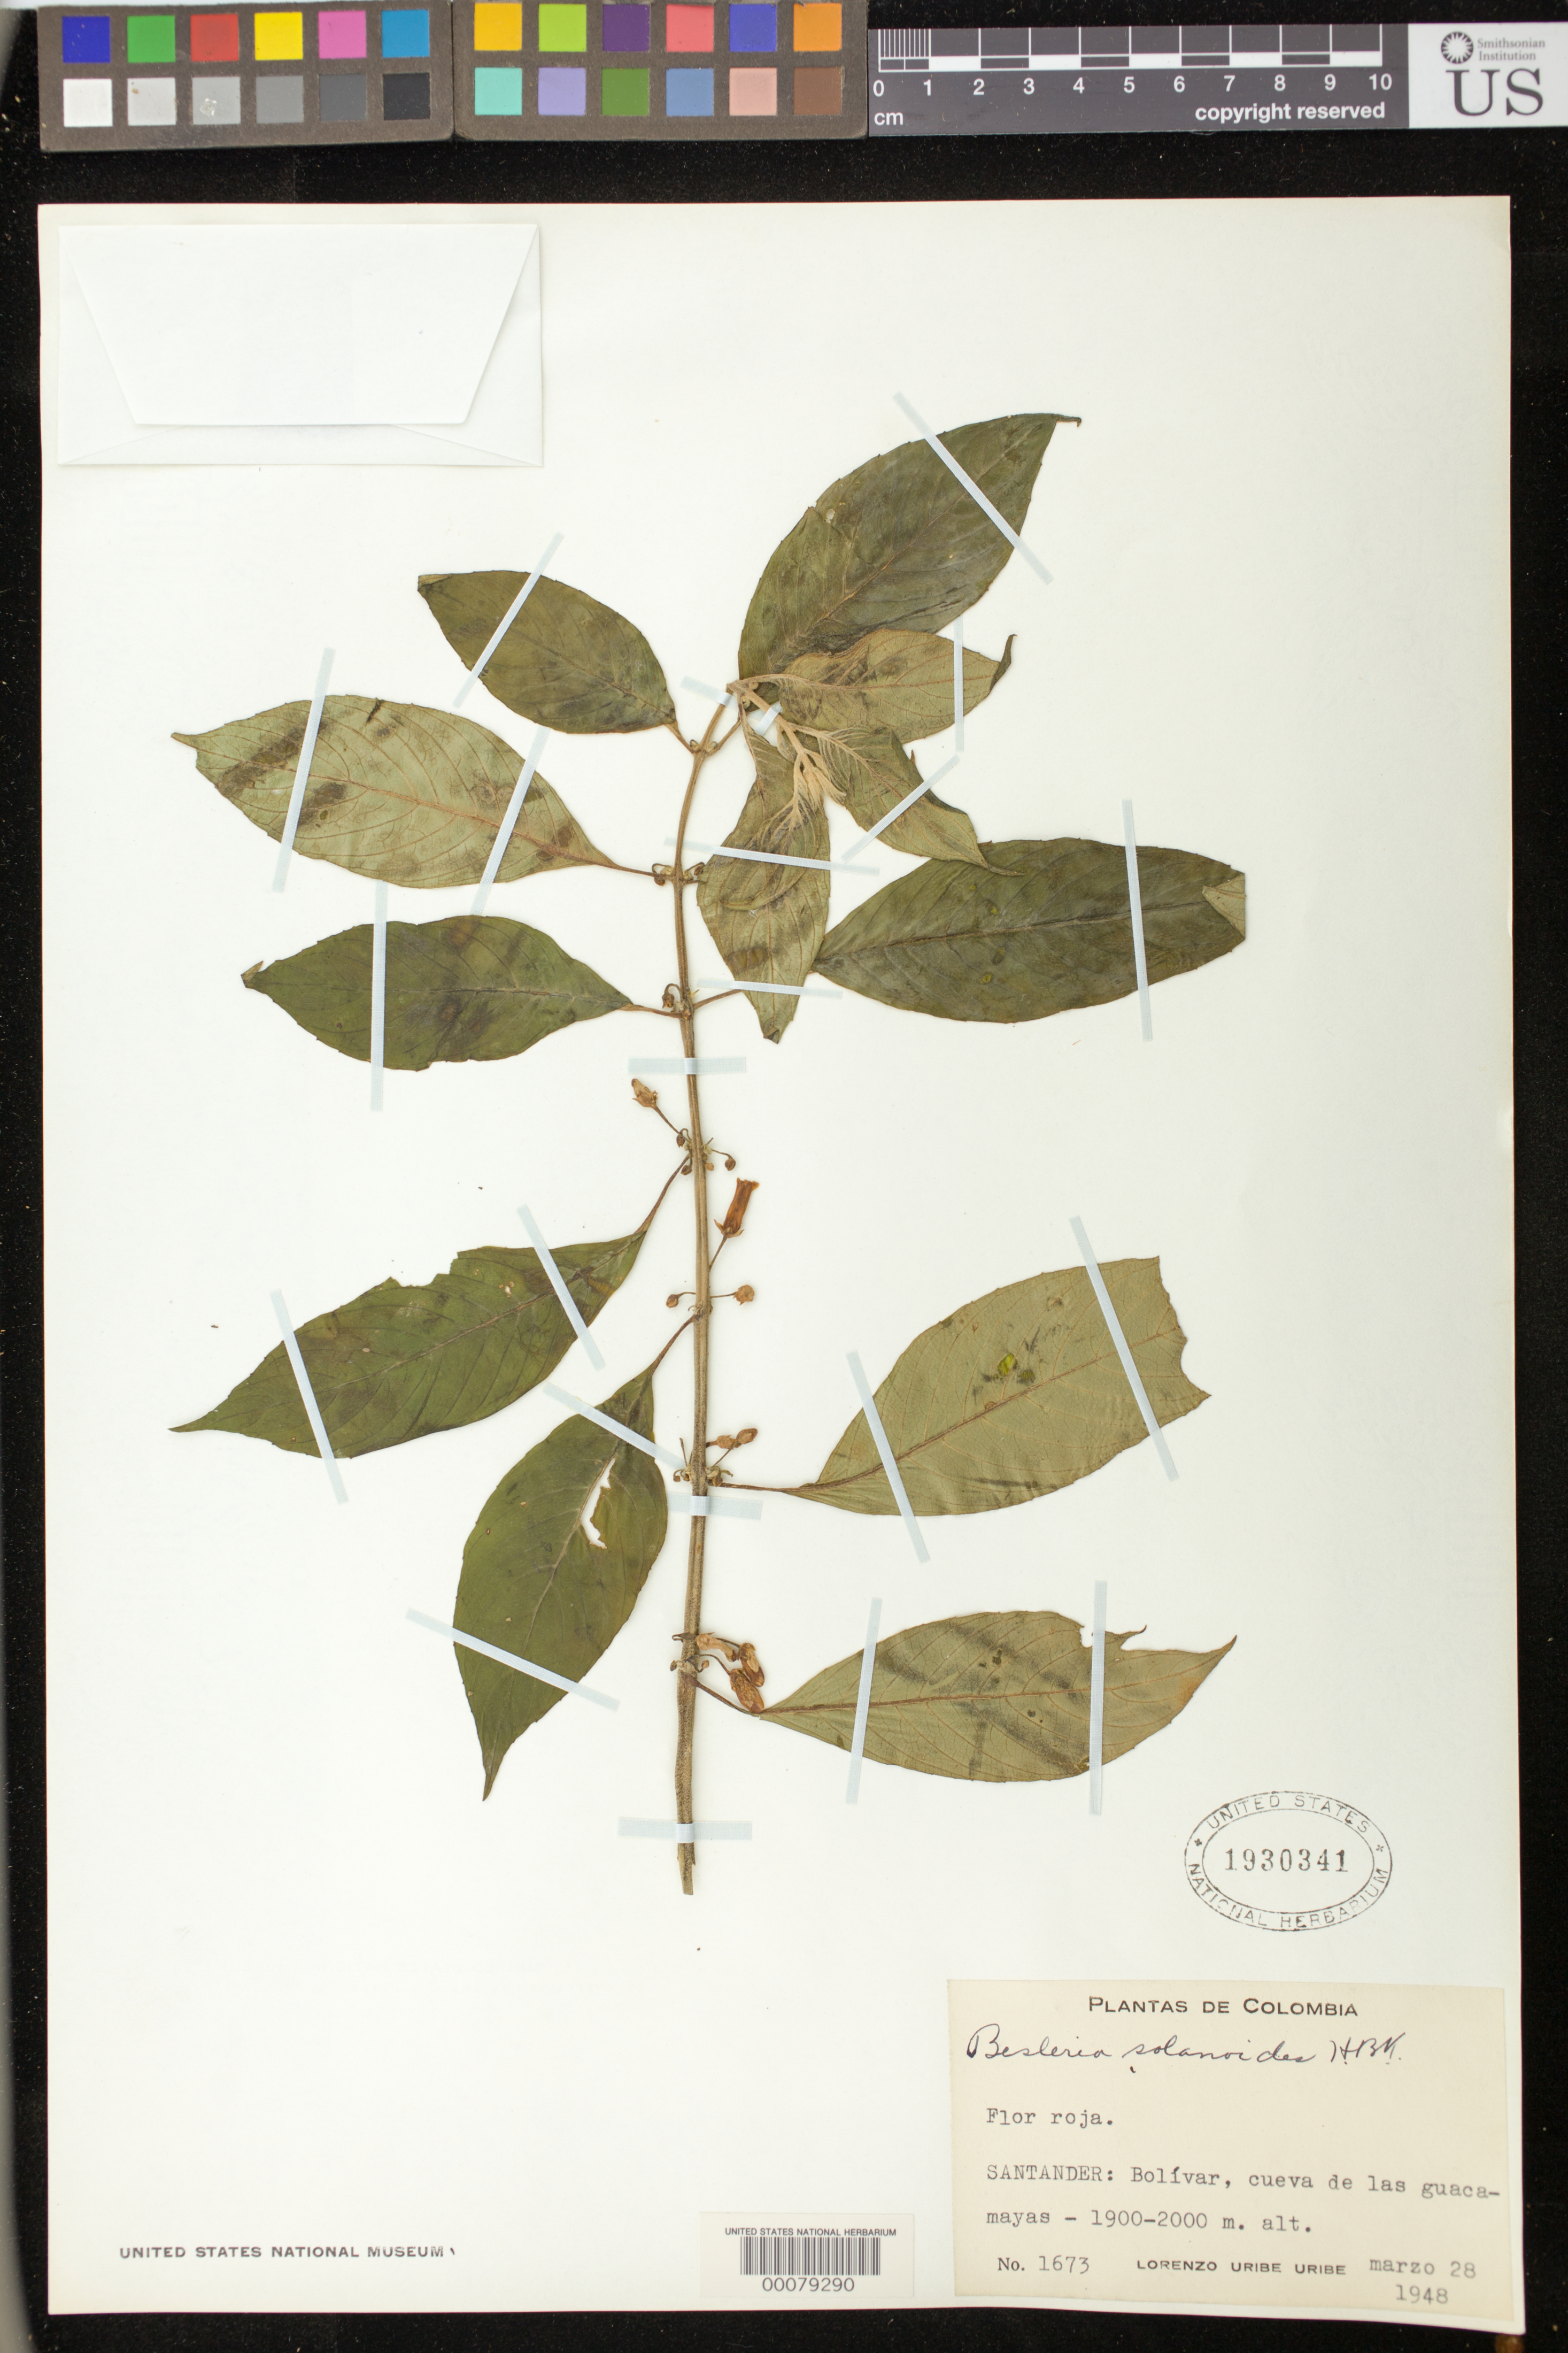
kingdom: Plantae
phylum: Tracheophyta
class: Magnoliopsida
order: Lamiales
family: Gesneriaceae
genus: Besleria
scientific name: Besleria solanoides var. solanoides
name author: Kunth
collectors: L. Uribe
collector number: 1673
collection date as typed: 28 Mar 1948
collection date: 1948-03-28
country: Colombia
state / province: Santander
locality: Bolivar, Macaw Cave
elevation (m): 1900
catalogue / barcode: US 1930341